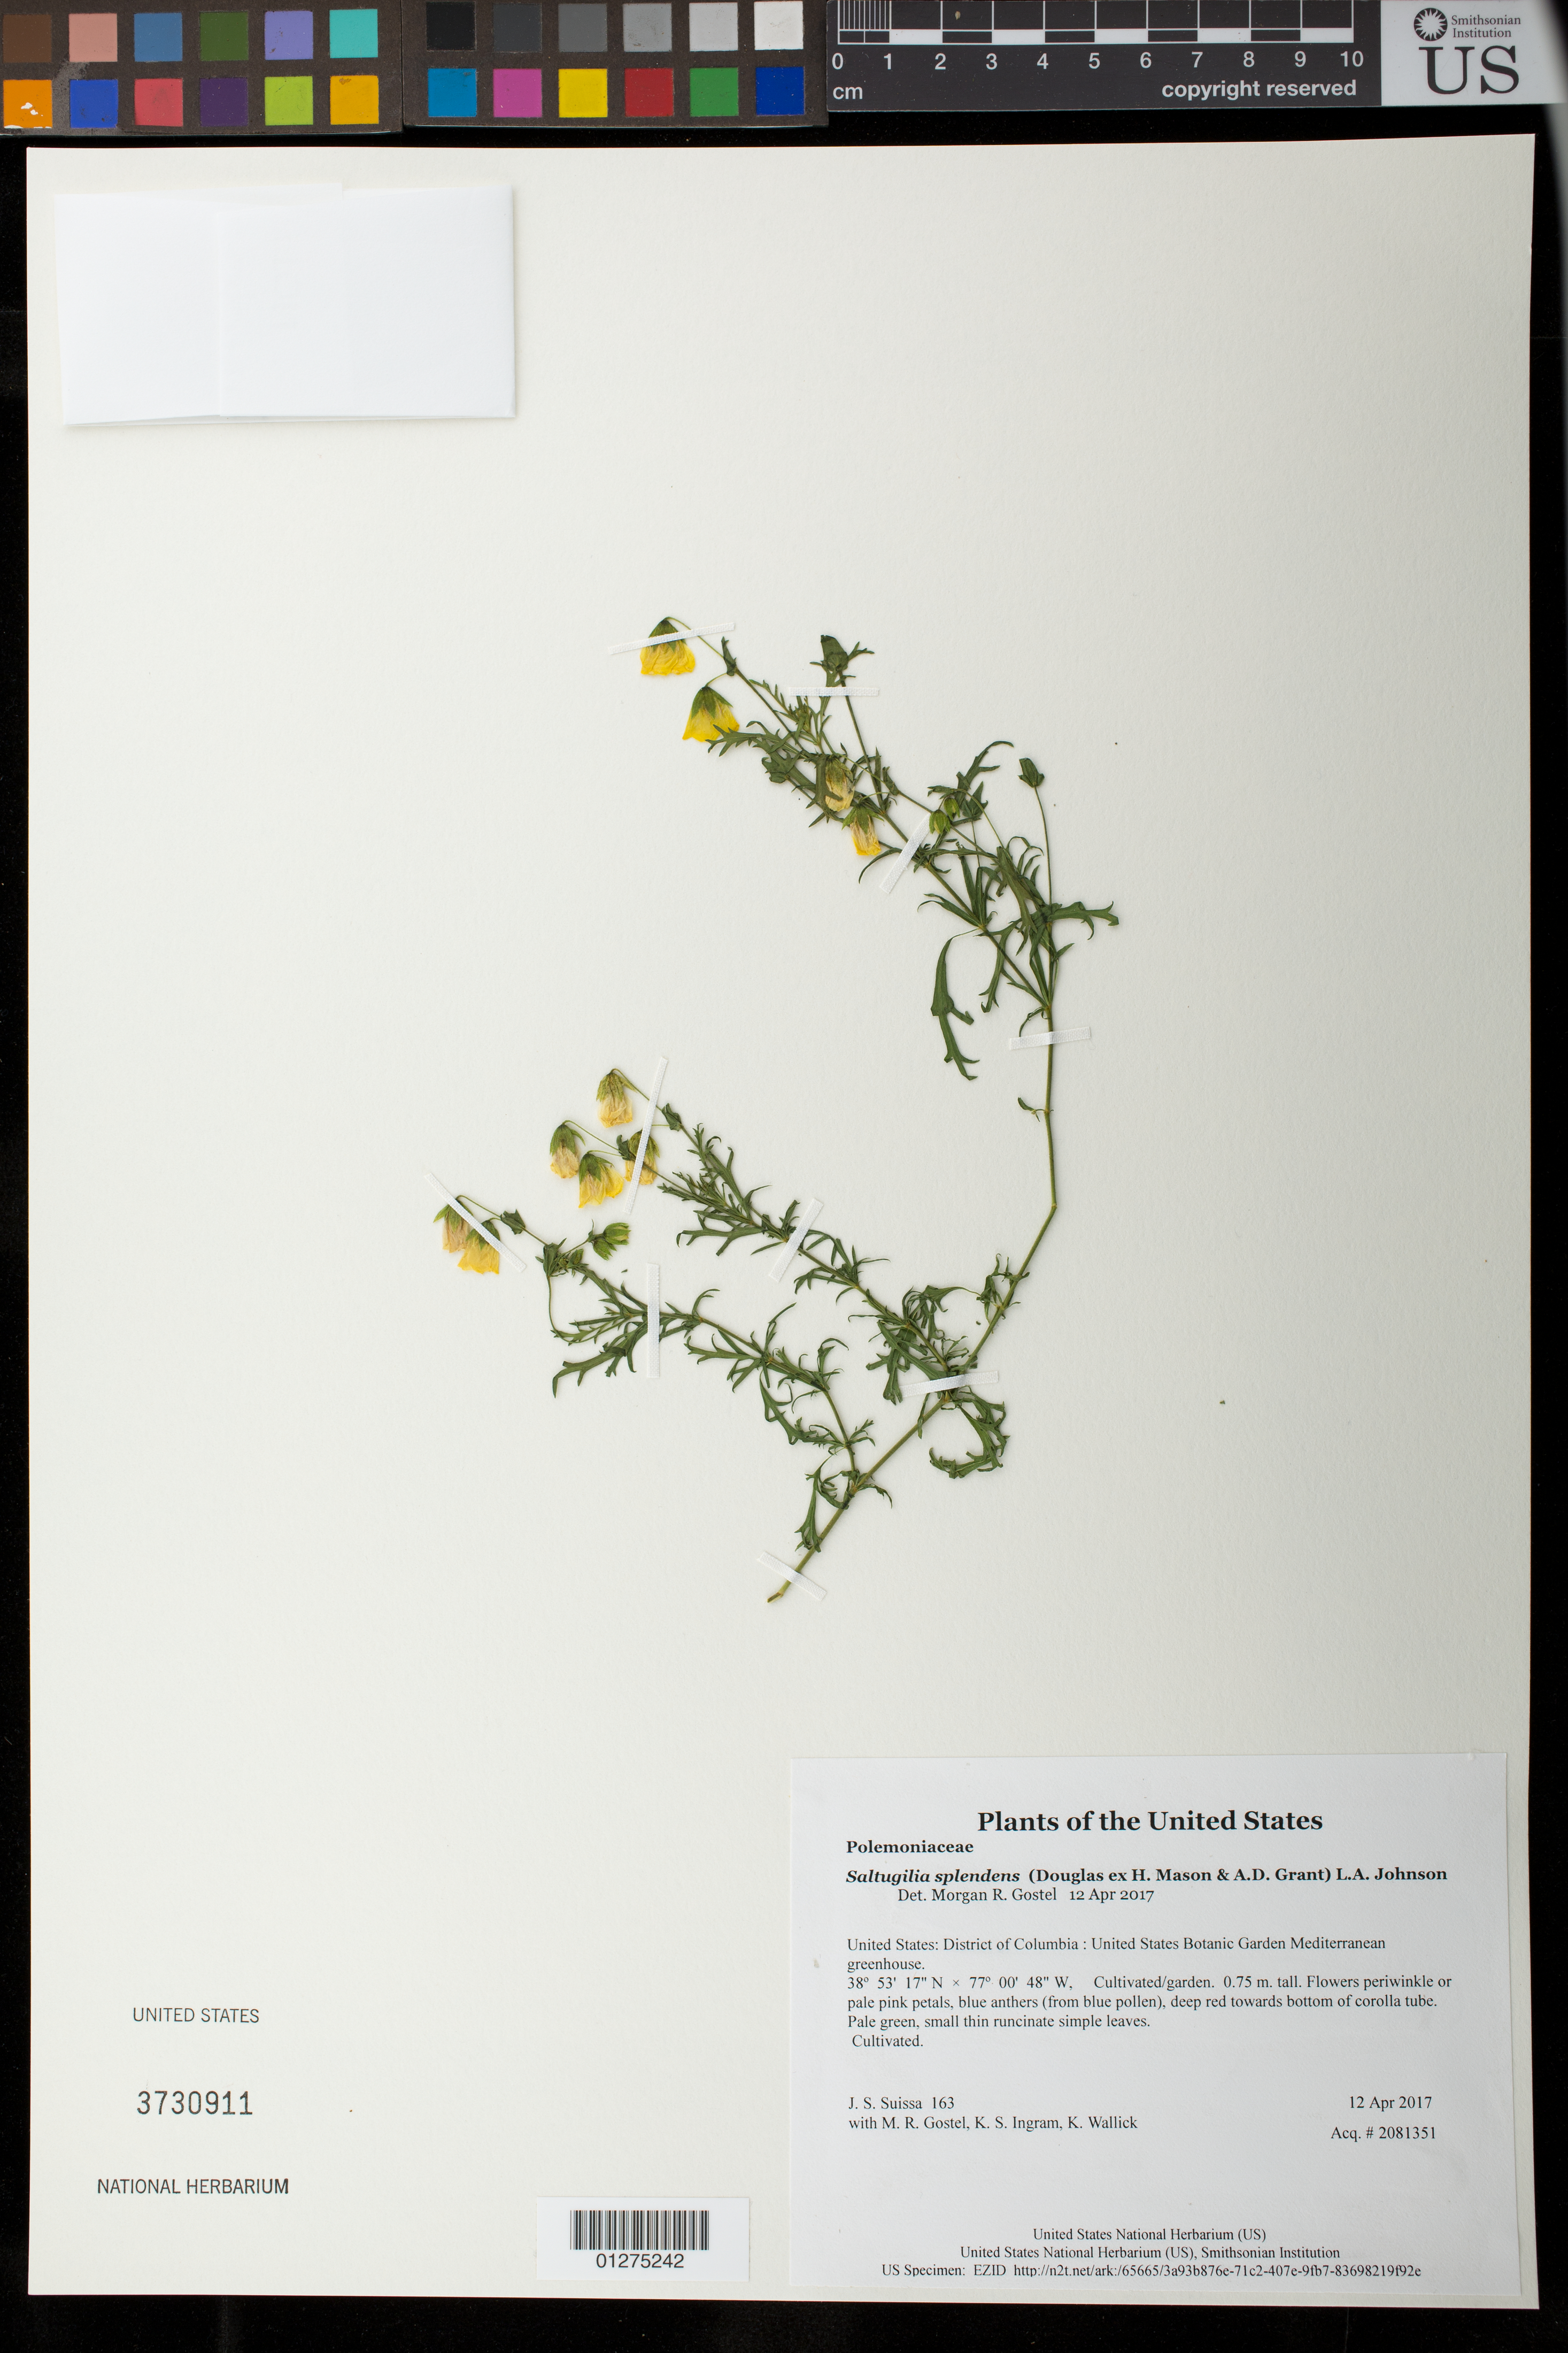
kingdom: Plantae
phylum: Tracheophyta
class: Magnoliopsida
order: Ericales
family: Polemoniaceae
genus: Saltugilia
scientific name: Saltugilia splendens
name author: (Douglas ex H. Mason & A.D. Grant) L.A. Johnson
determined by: Gostel, M. R.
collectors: J. S. Suissa, M. R. Gostel, K. S. Ingram & K. Wallick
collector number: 163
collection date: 2017-04-12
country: United States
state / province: District of Columbia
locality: United States Botanic Garden Mediterranean greenhouse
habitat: Cultivated/garden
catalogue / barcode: US 3730911